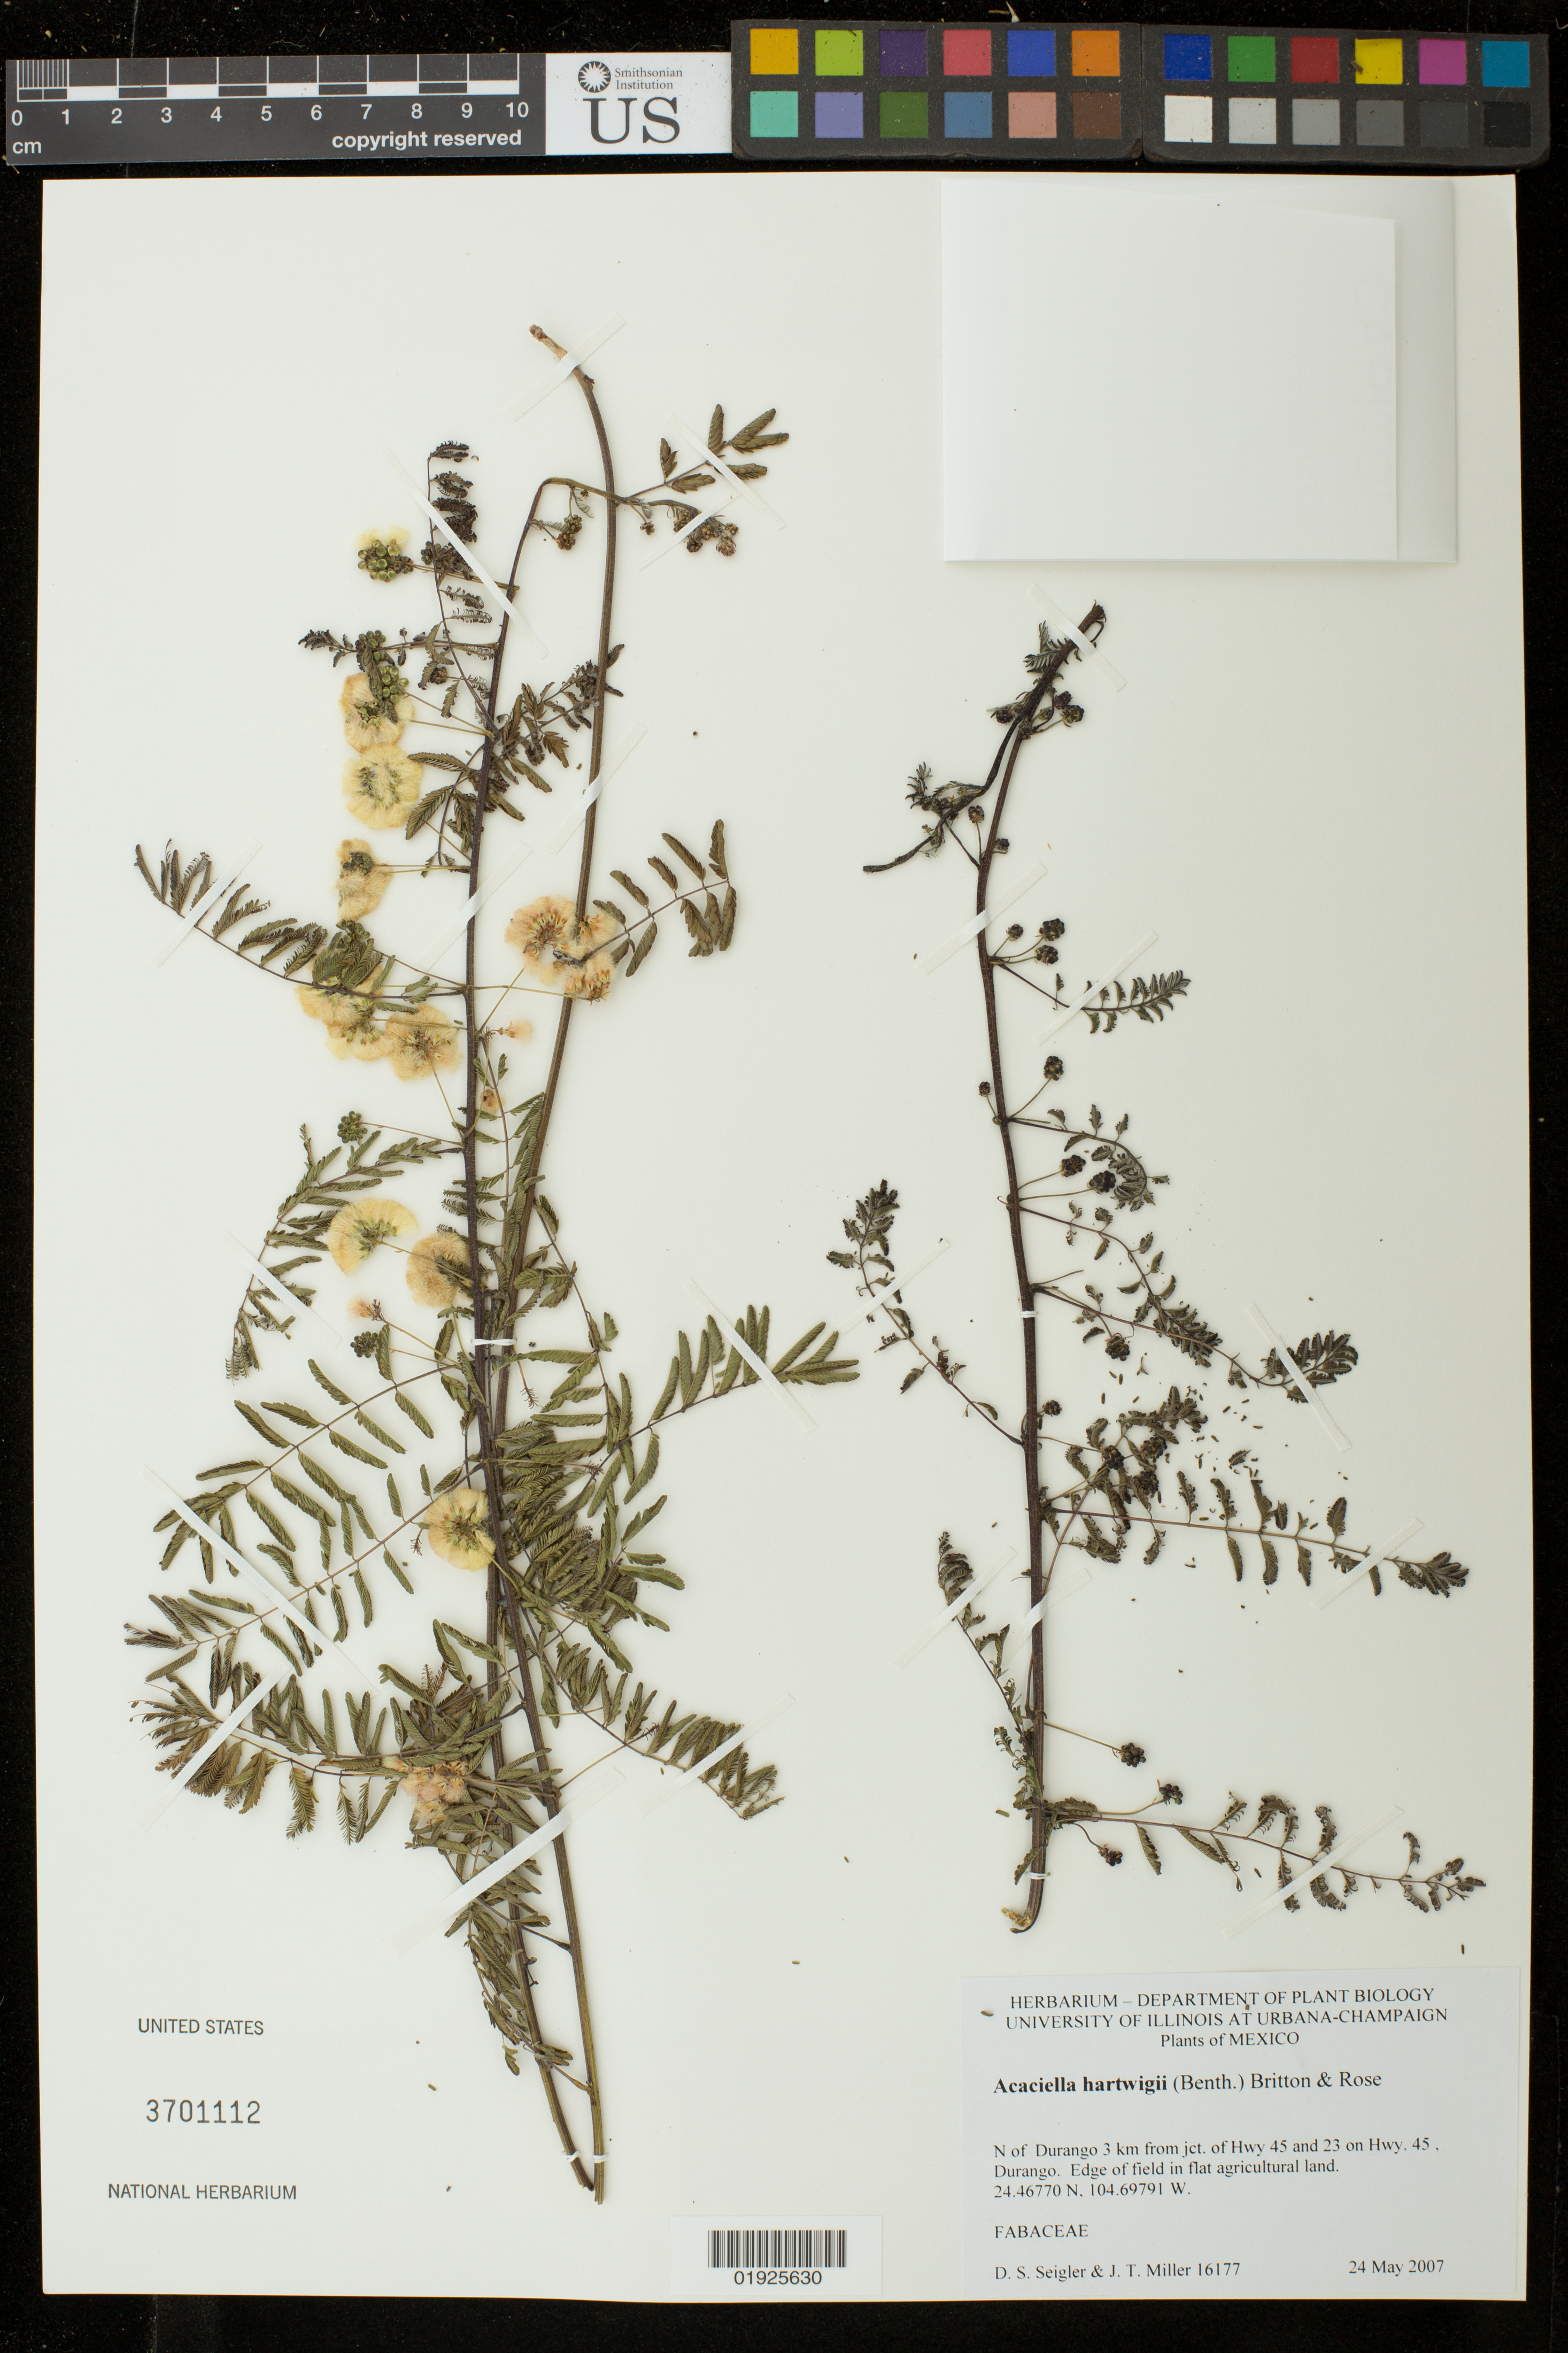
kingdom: Plantae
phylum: Tracheophyta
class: Magnoliopsida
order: Fabales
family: Fabaceae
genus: Acaciella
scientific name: Acaciella hartwegii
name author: (Benth.) Britton & Rose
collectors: D. S. Seigler & J. T. Miller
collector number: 16177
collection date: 2007-05-24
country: Mexico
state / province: Durango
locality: N of Durango 3 km from jct of Hwy 45 and 23 on Hwy 45.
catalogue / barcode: US 3701112